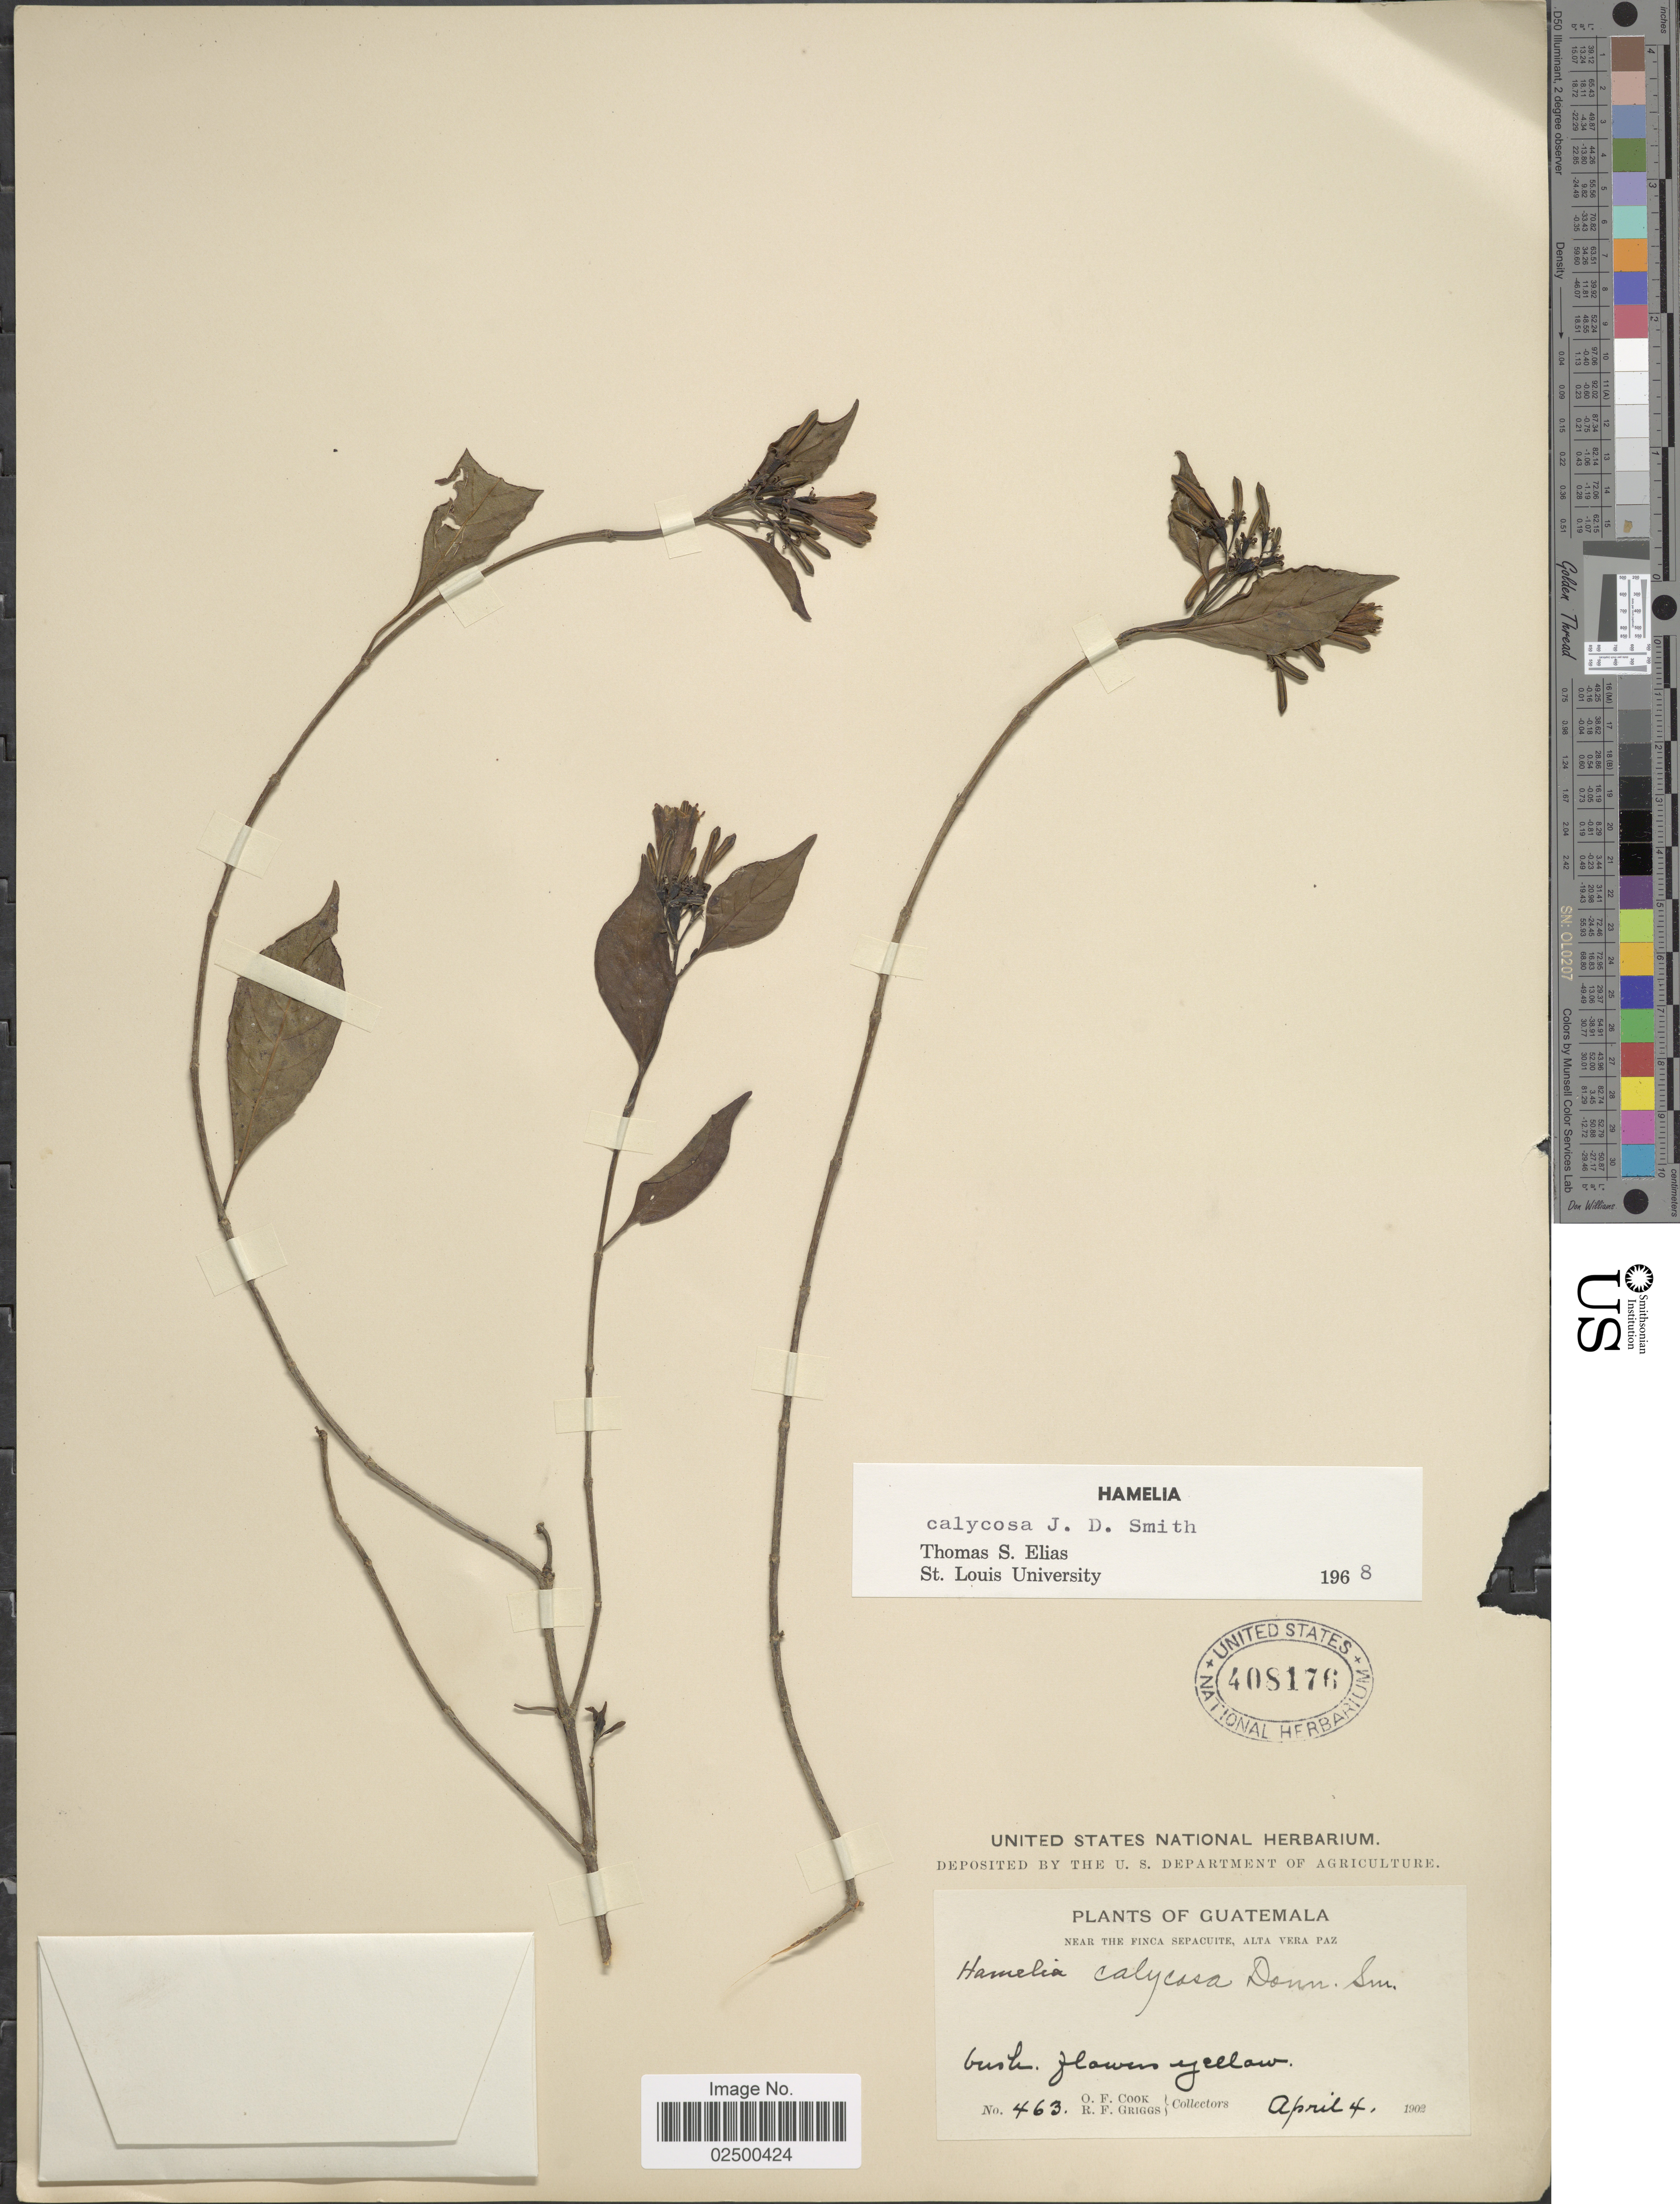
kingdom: Plantae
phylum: Tracheophyta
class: Magnoliopsida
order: Gentianales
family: Rubiaceae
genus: Hamelia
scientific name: Hamelia calycosa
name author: Donn. Sm.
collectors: O. F. Cook & R. F. Griggs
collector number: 463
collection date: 1902-04-04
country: Guatemala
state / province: Alta Verapaz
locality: Near the Finca Sepacuite, Alta Vera Paz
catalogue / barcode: US 408176